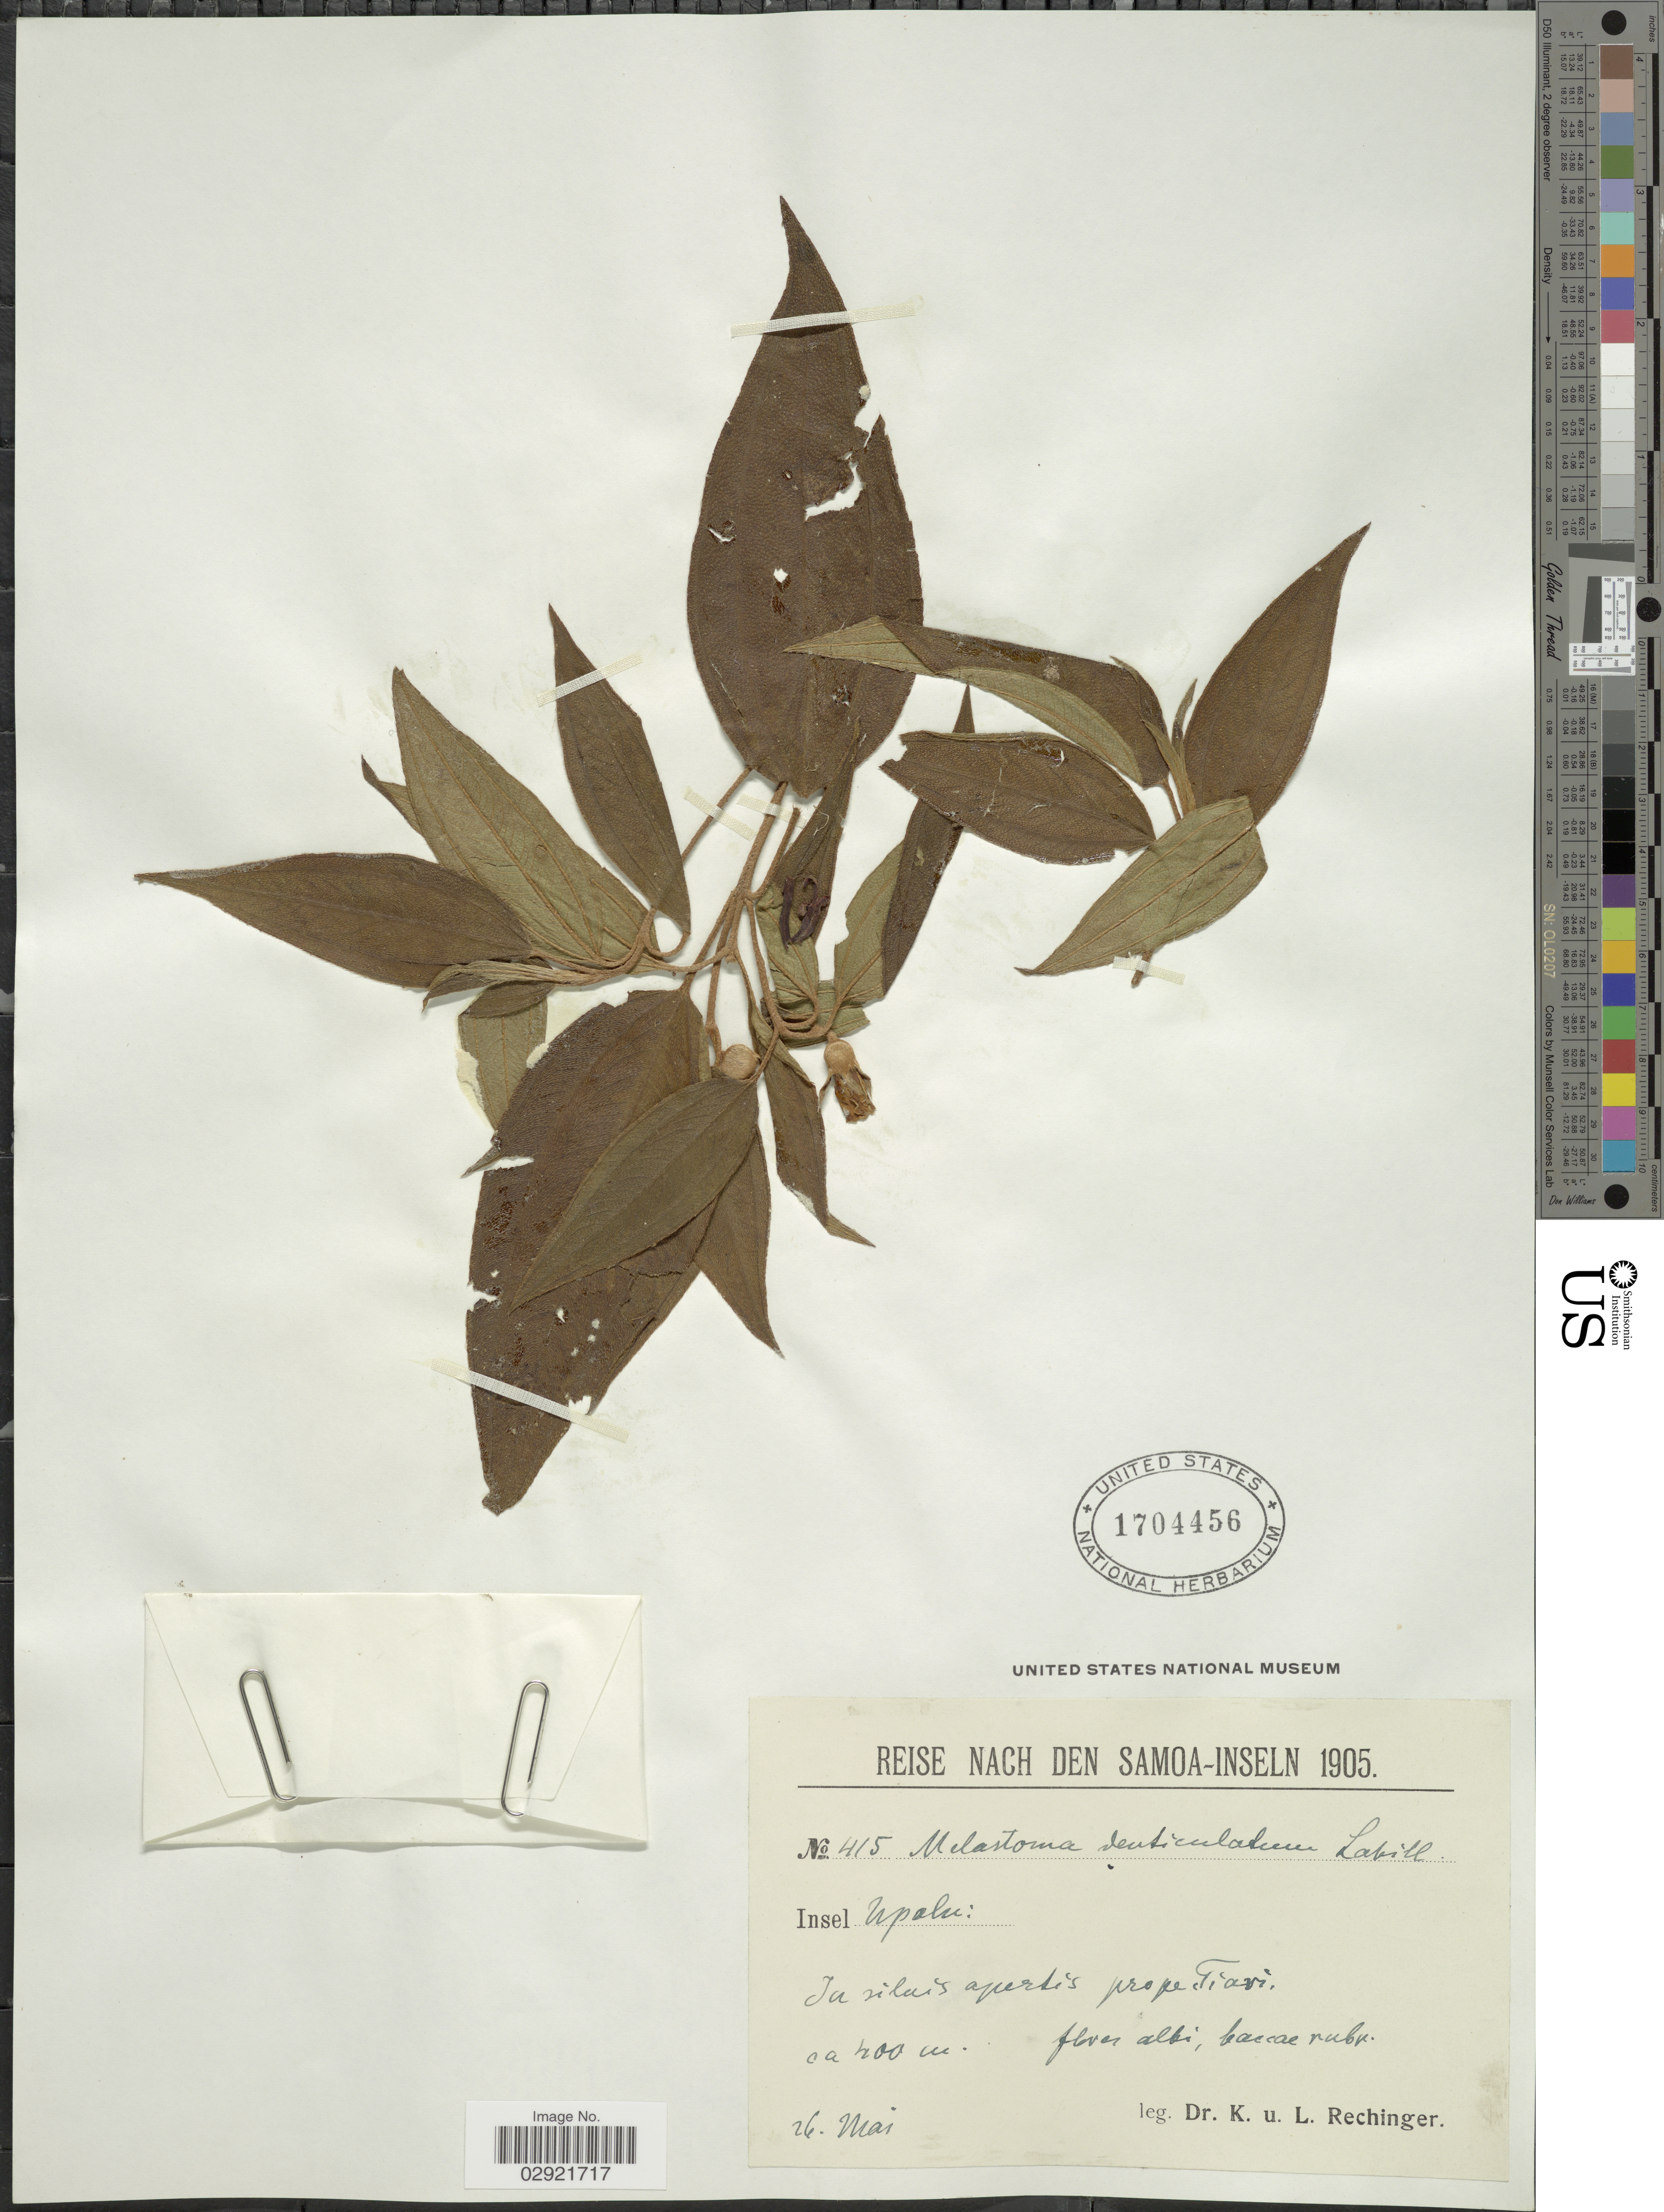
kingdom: Plantae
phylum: Tracheophyta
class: Magnoliopsida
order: Myrtales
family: Melastomataceae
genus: Melastoma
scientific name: Melastoma malabathricum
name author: L.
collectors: K. Rechinger & L. Rechinger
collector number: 415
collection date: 1905-05-26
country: Samoa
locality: Insel Upolu: In silvis apertis prope Tiavi.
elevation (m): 400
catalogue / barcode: US 1704456